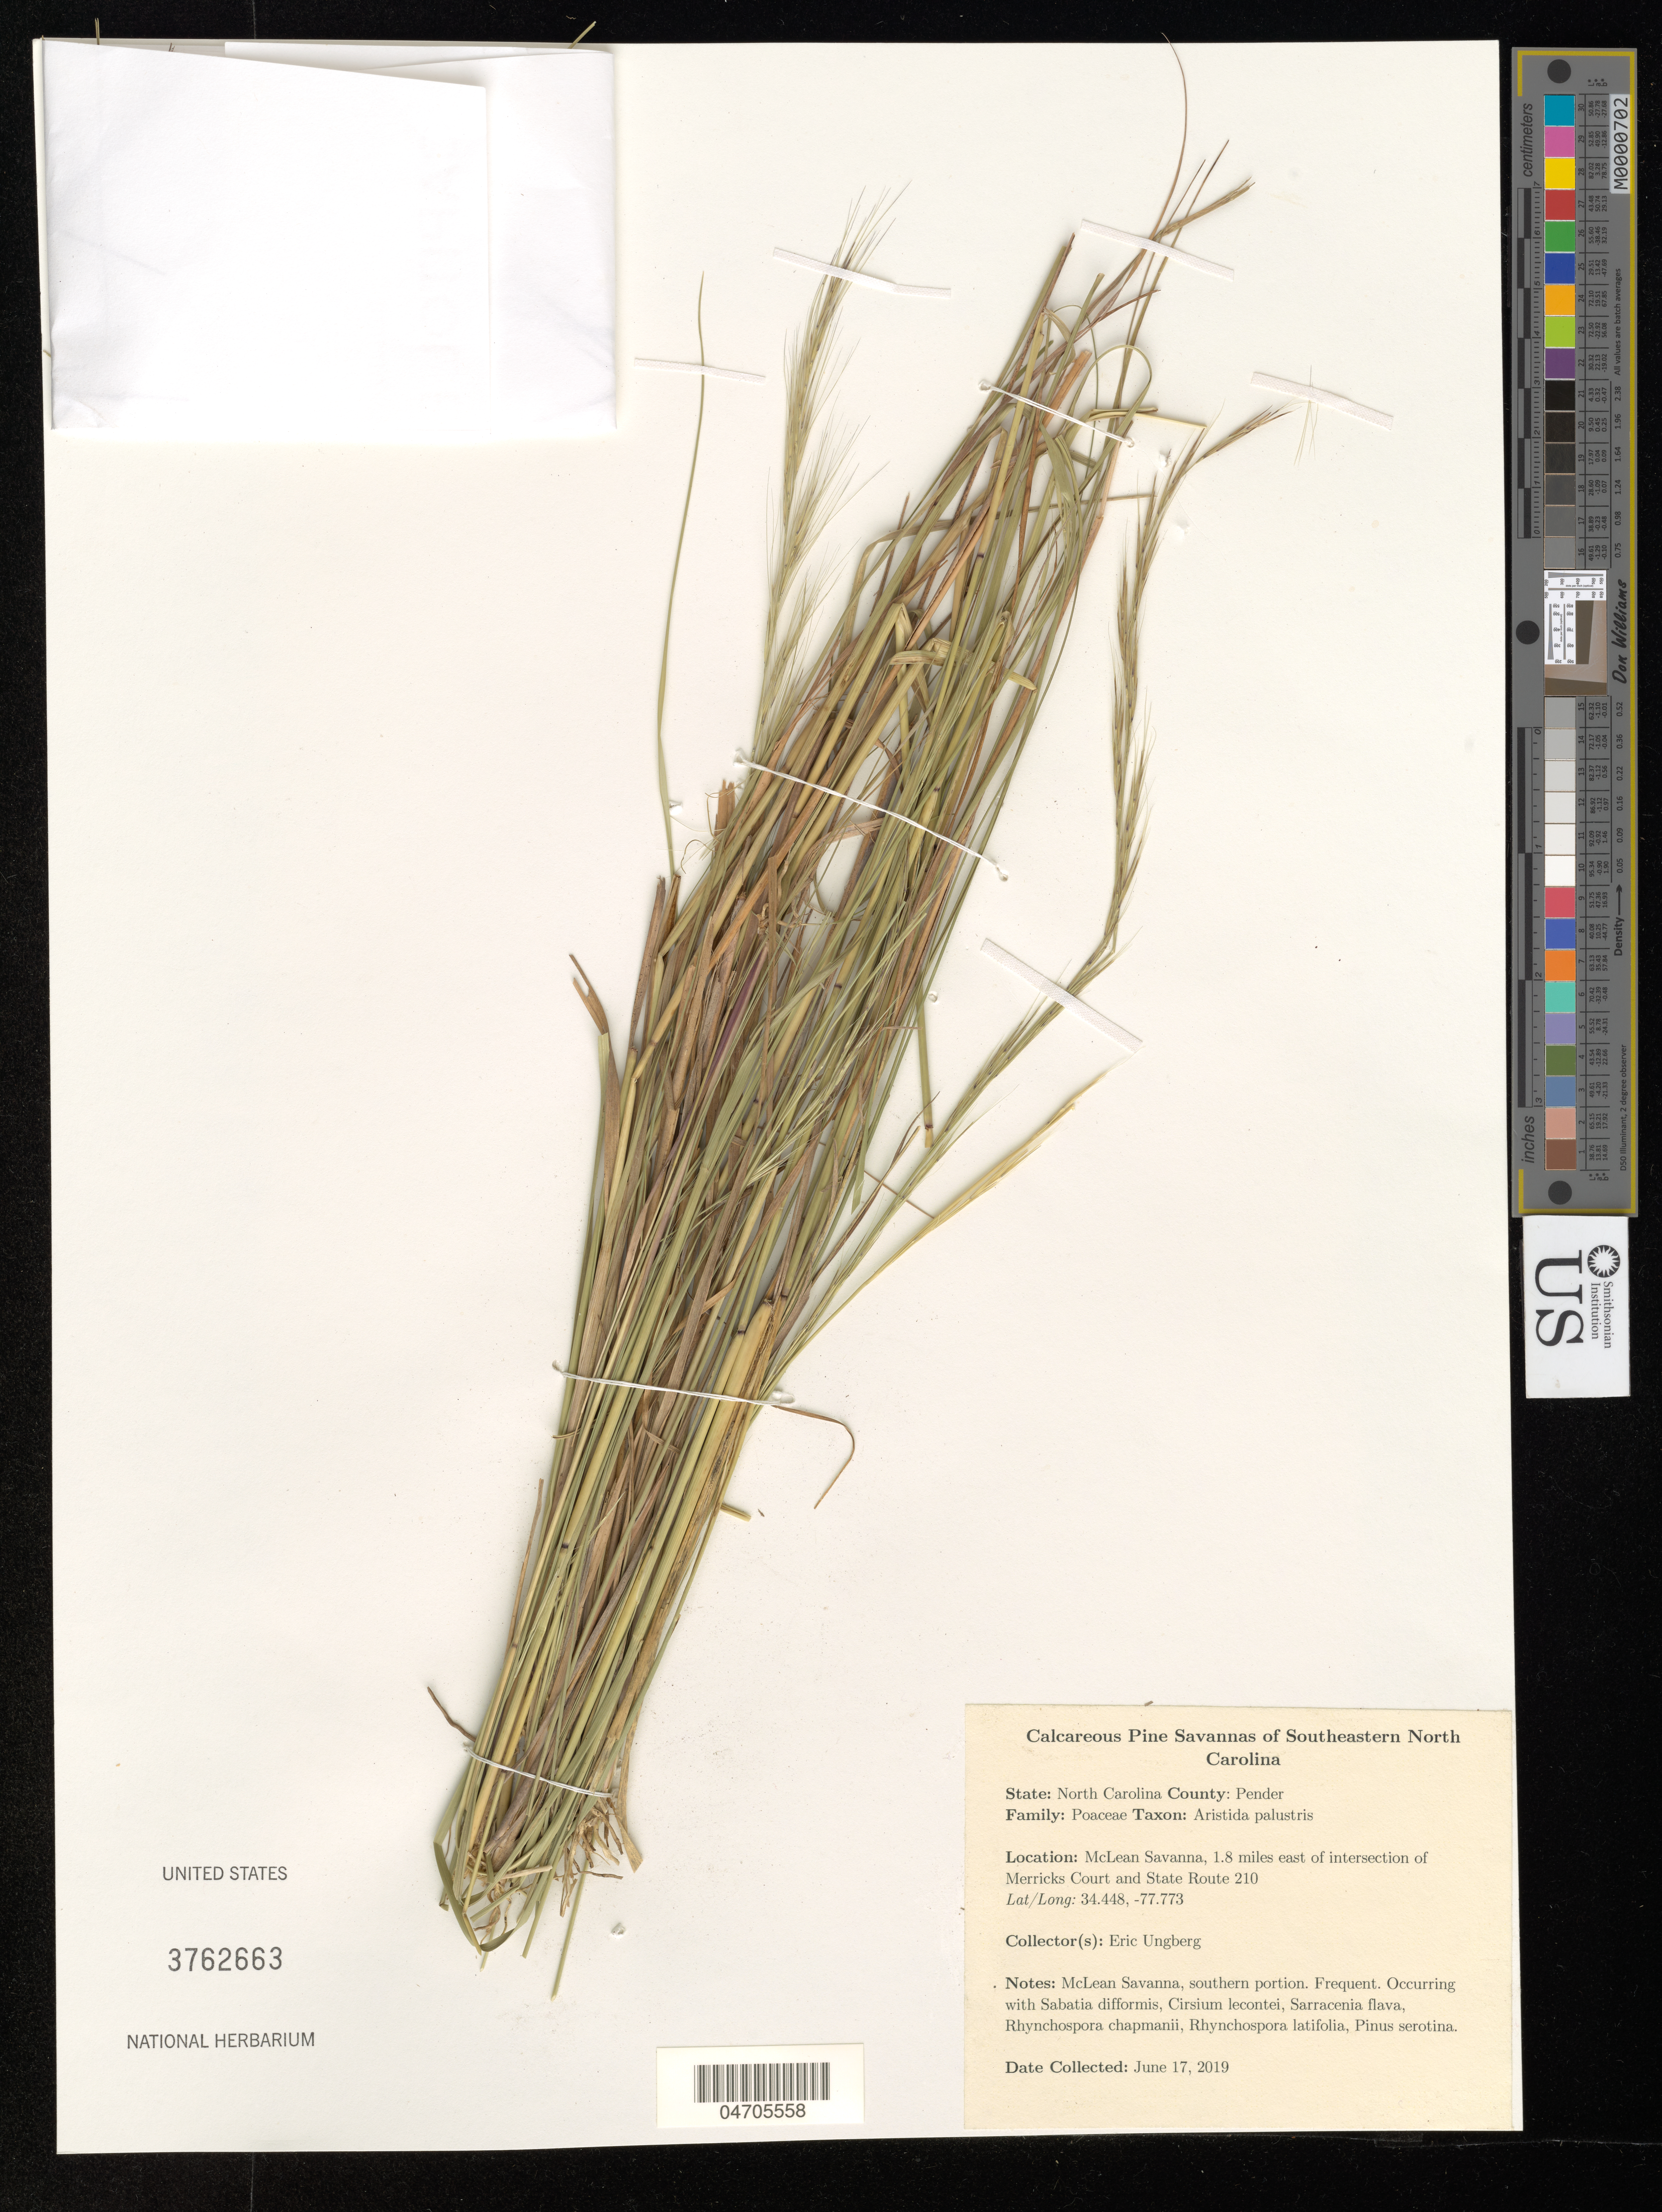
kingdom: Plantae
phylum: Tracheophyta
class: Liliopsida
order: Poales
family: Poaceae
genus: Aristida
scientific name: Aristida palustris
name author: (Chapm.) Vasey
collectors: E. Ungberg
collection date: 2019-06-17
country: United States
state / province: North Carolina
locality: Calcareous Pine Savannas of Southeastern North Carolina. County: Pender. McLean Savanna, 1.8 miles east of intersection of Merricks Court and State Route 210. McLean Savanna, southern portion.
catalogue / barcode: US 3762663